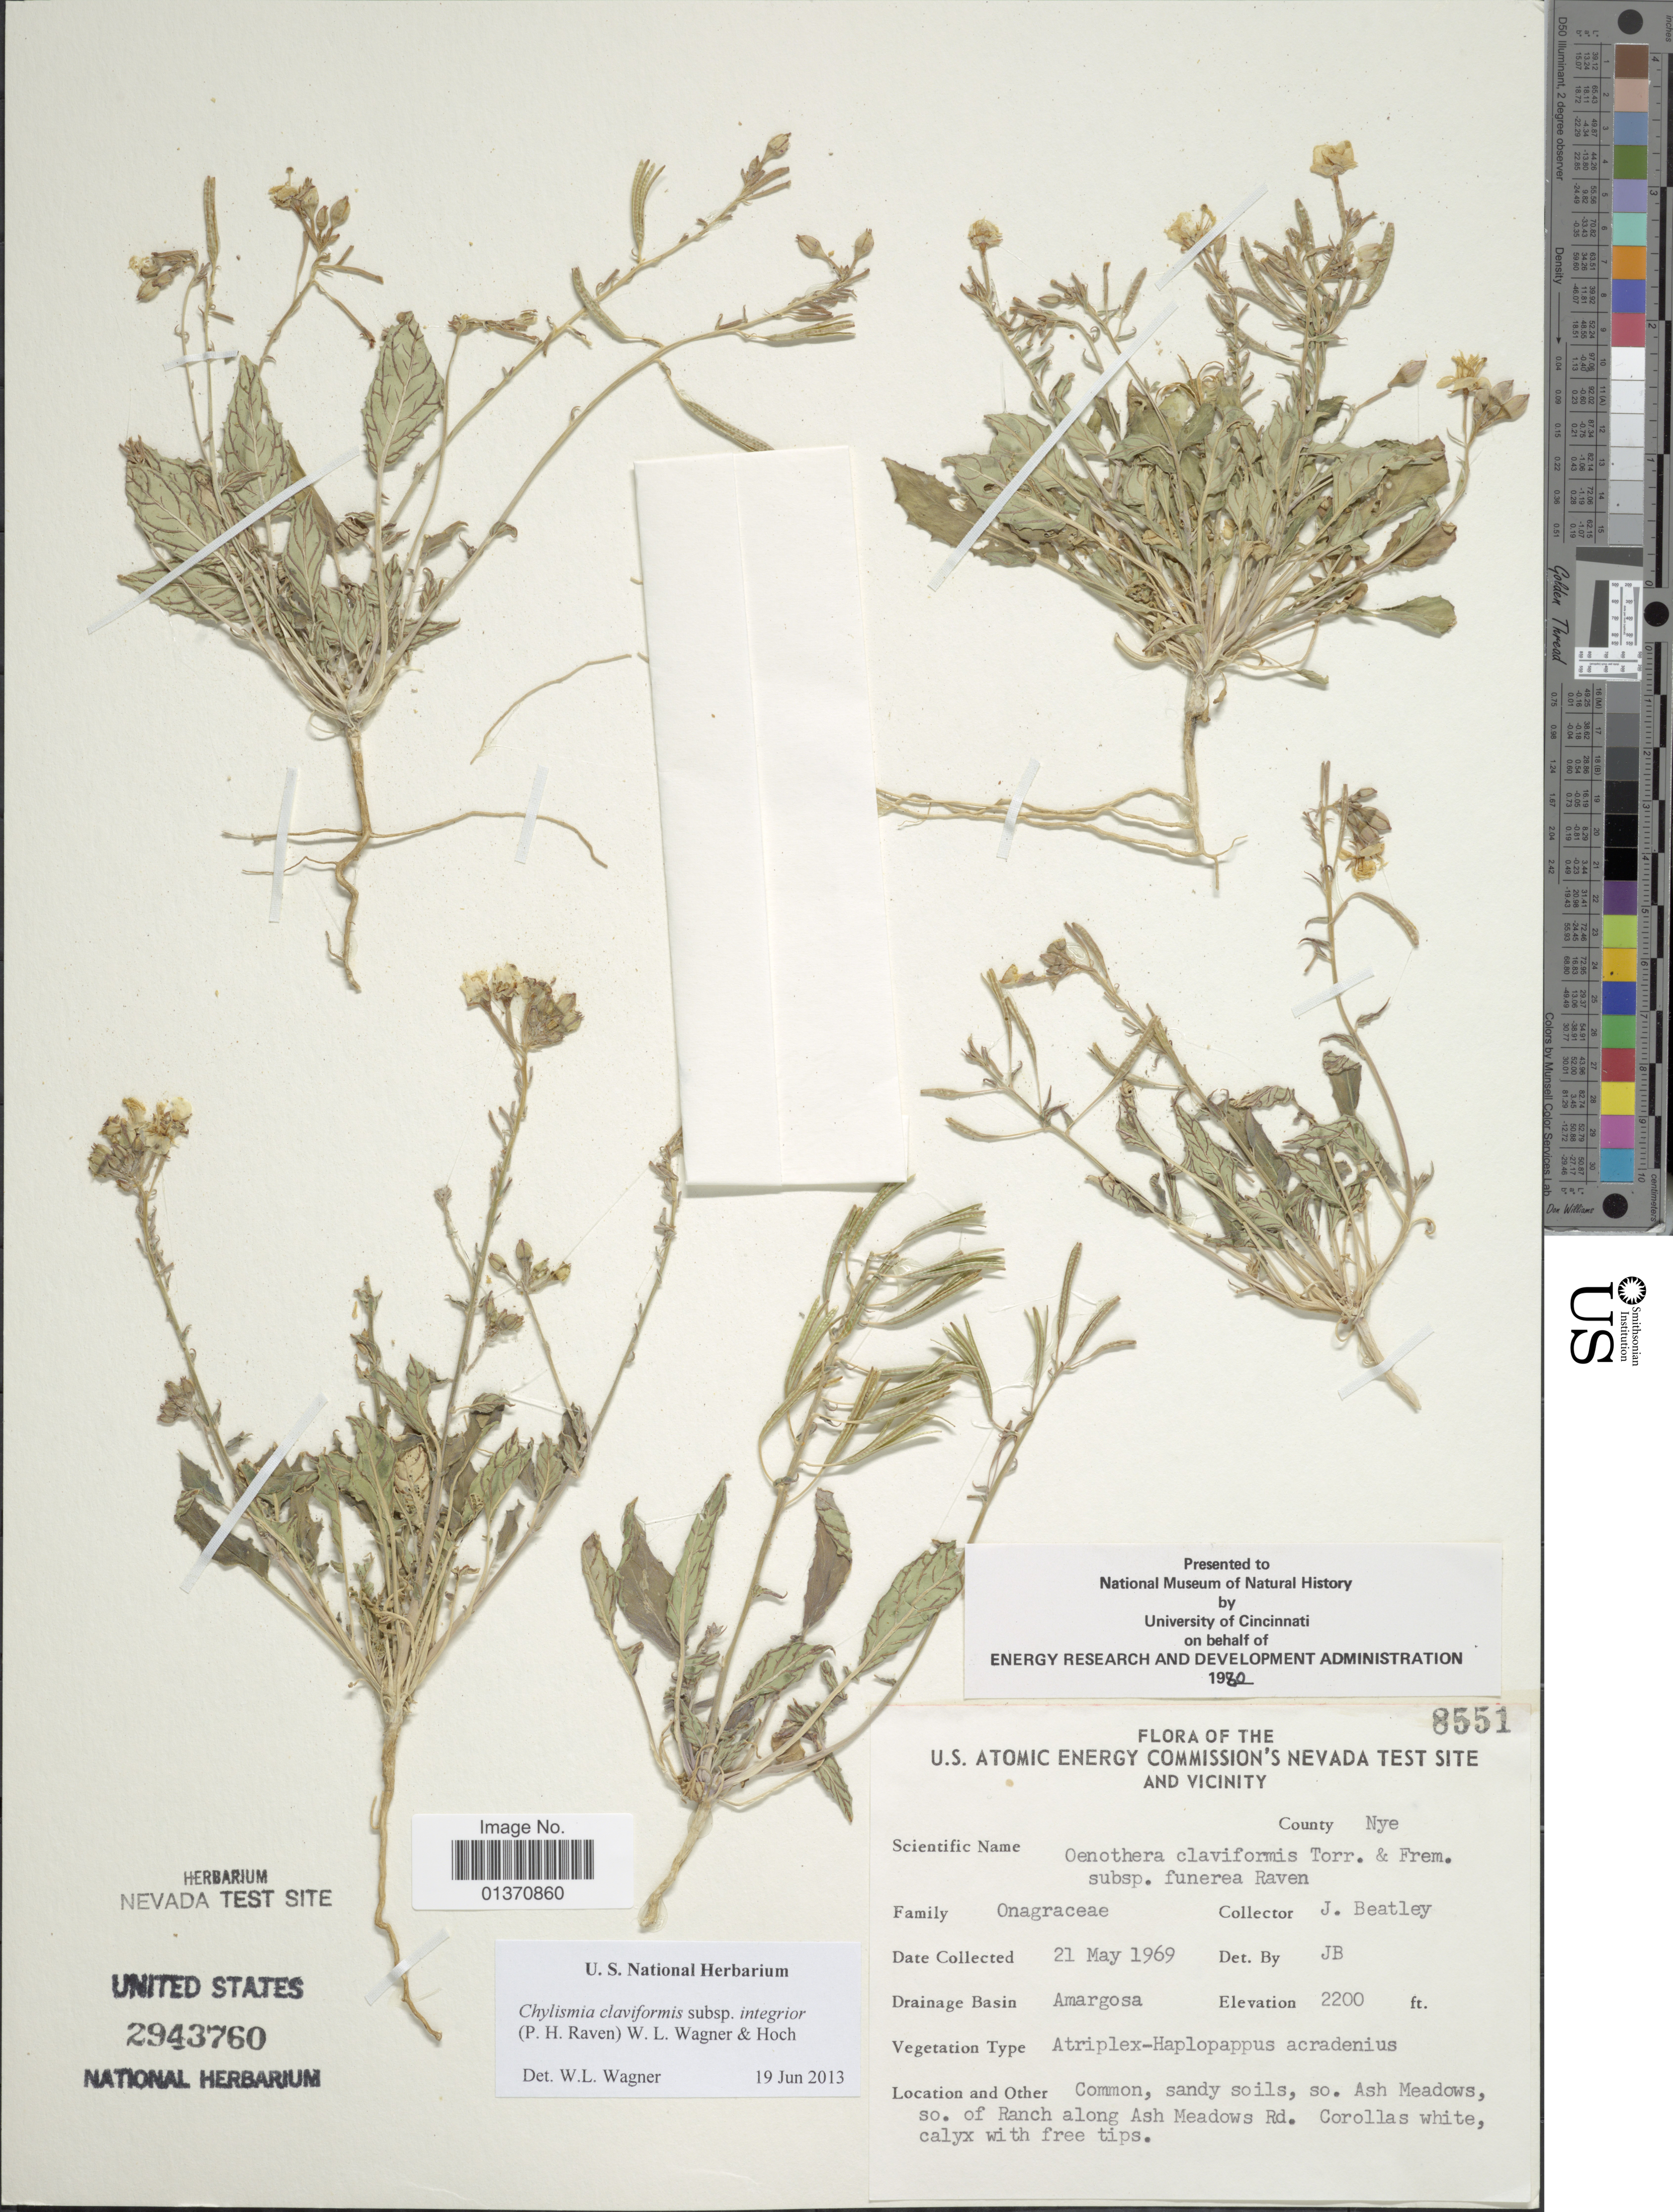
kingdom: Plantae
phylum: Tracheophyta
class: Magnoliopsida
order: Myrtales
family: Onagraceae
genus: Chylismia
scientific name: Chylismia claviformis subsp. integrior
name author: (P.H. Raven) W.L. Wagner & Hoch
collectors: J. C. Beatley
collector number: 8551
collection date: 1969-05-21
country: United States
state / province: Nevada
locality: U. S. Atomic Energy Commission's Nevada Test Site and Vicinity, County Nye, Amargosa, so. Ash Meadows, so. of Ranch along Ash Meadows Rd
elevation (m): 671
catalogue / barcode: US 2943760